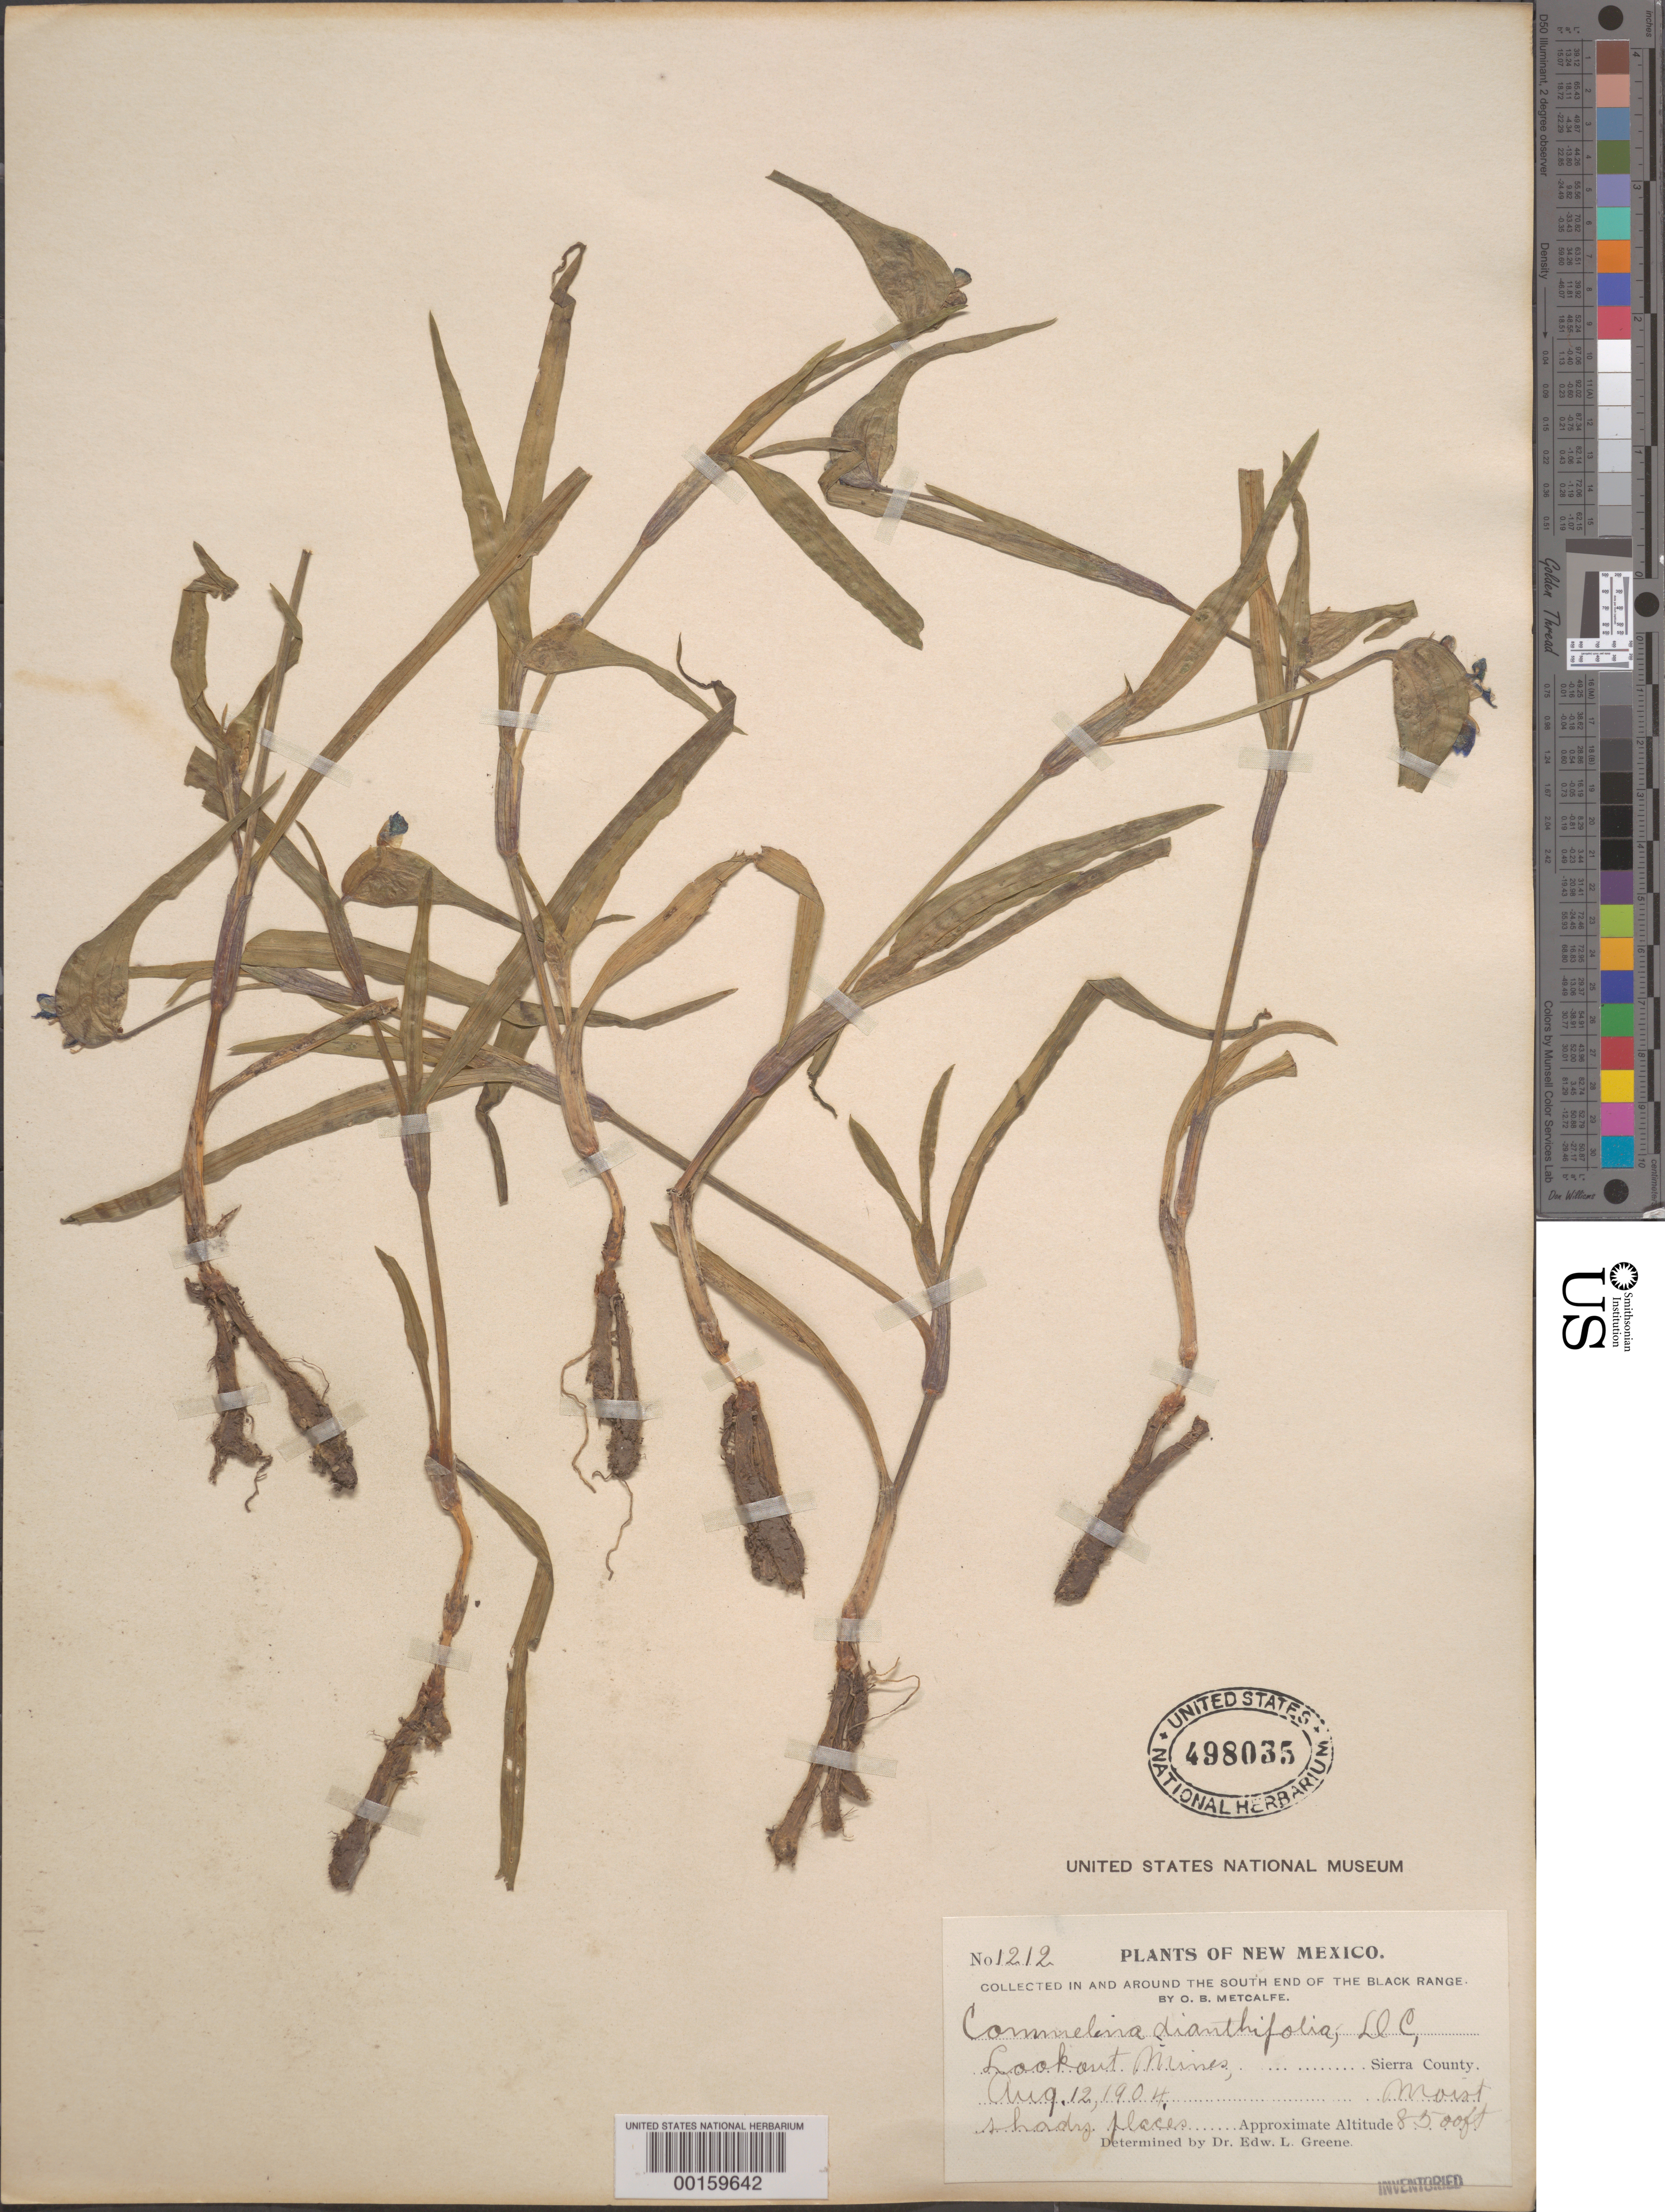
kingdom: Plantae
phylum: Tracheophyta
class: Liliopsida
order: Commelinales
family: Commelinaceae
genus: Commelina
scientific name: Commelina dianthifolia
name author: Redouté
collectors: O. B. Metcalfe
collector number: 1212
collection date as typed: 12 Aug 1904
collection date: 1904-08-12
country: United States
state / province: New Mexico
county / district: Sierra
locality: S end of black mt. range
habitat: Moist shady places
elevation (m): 2593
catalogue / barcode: US 498035